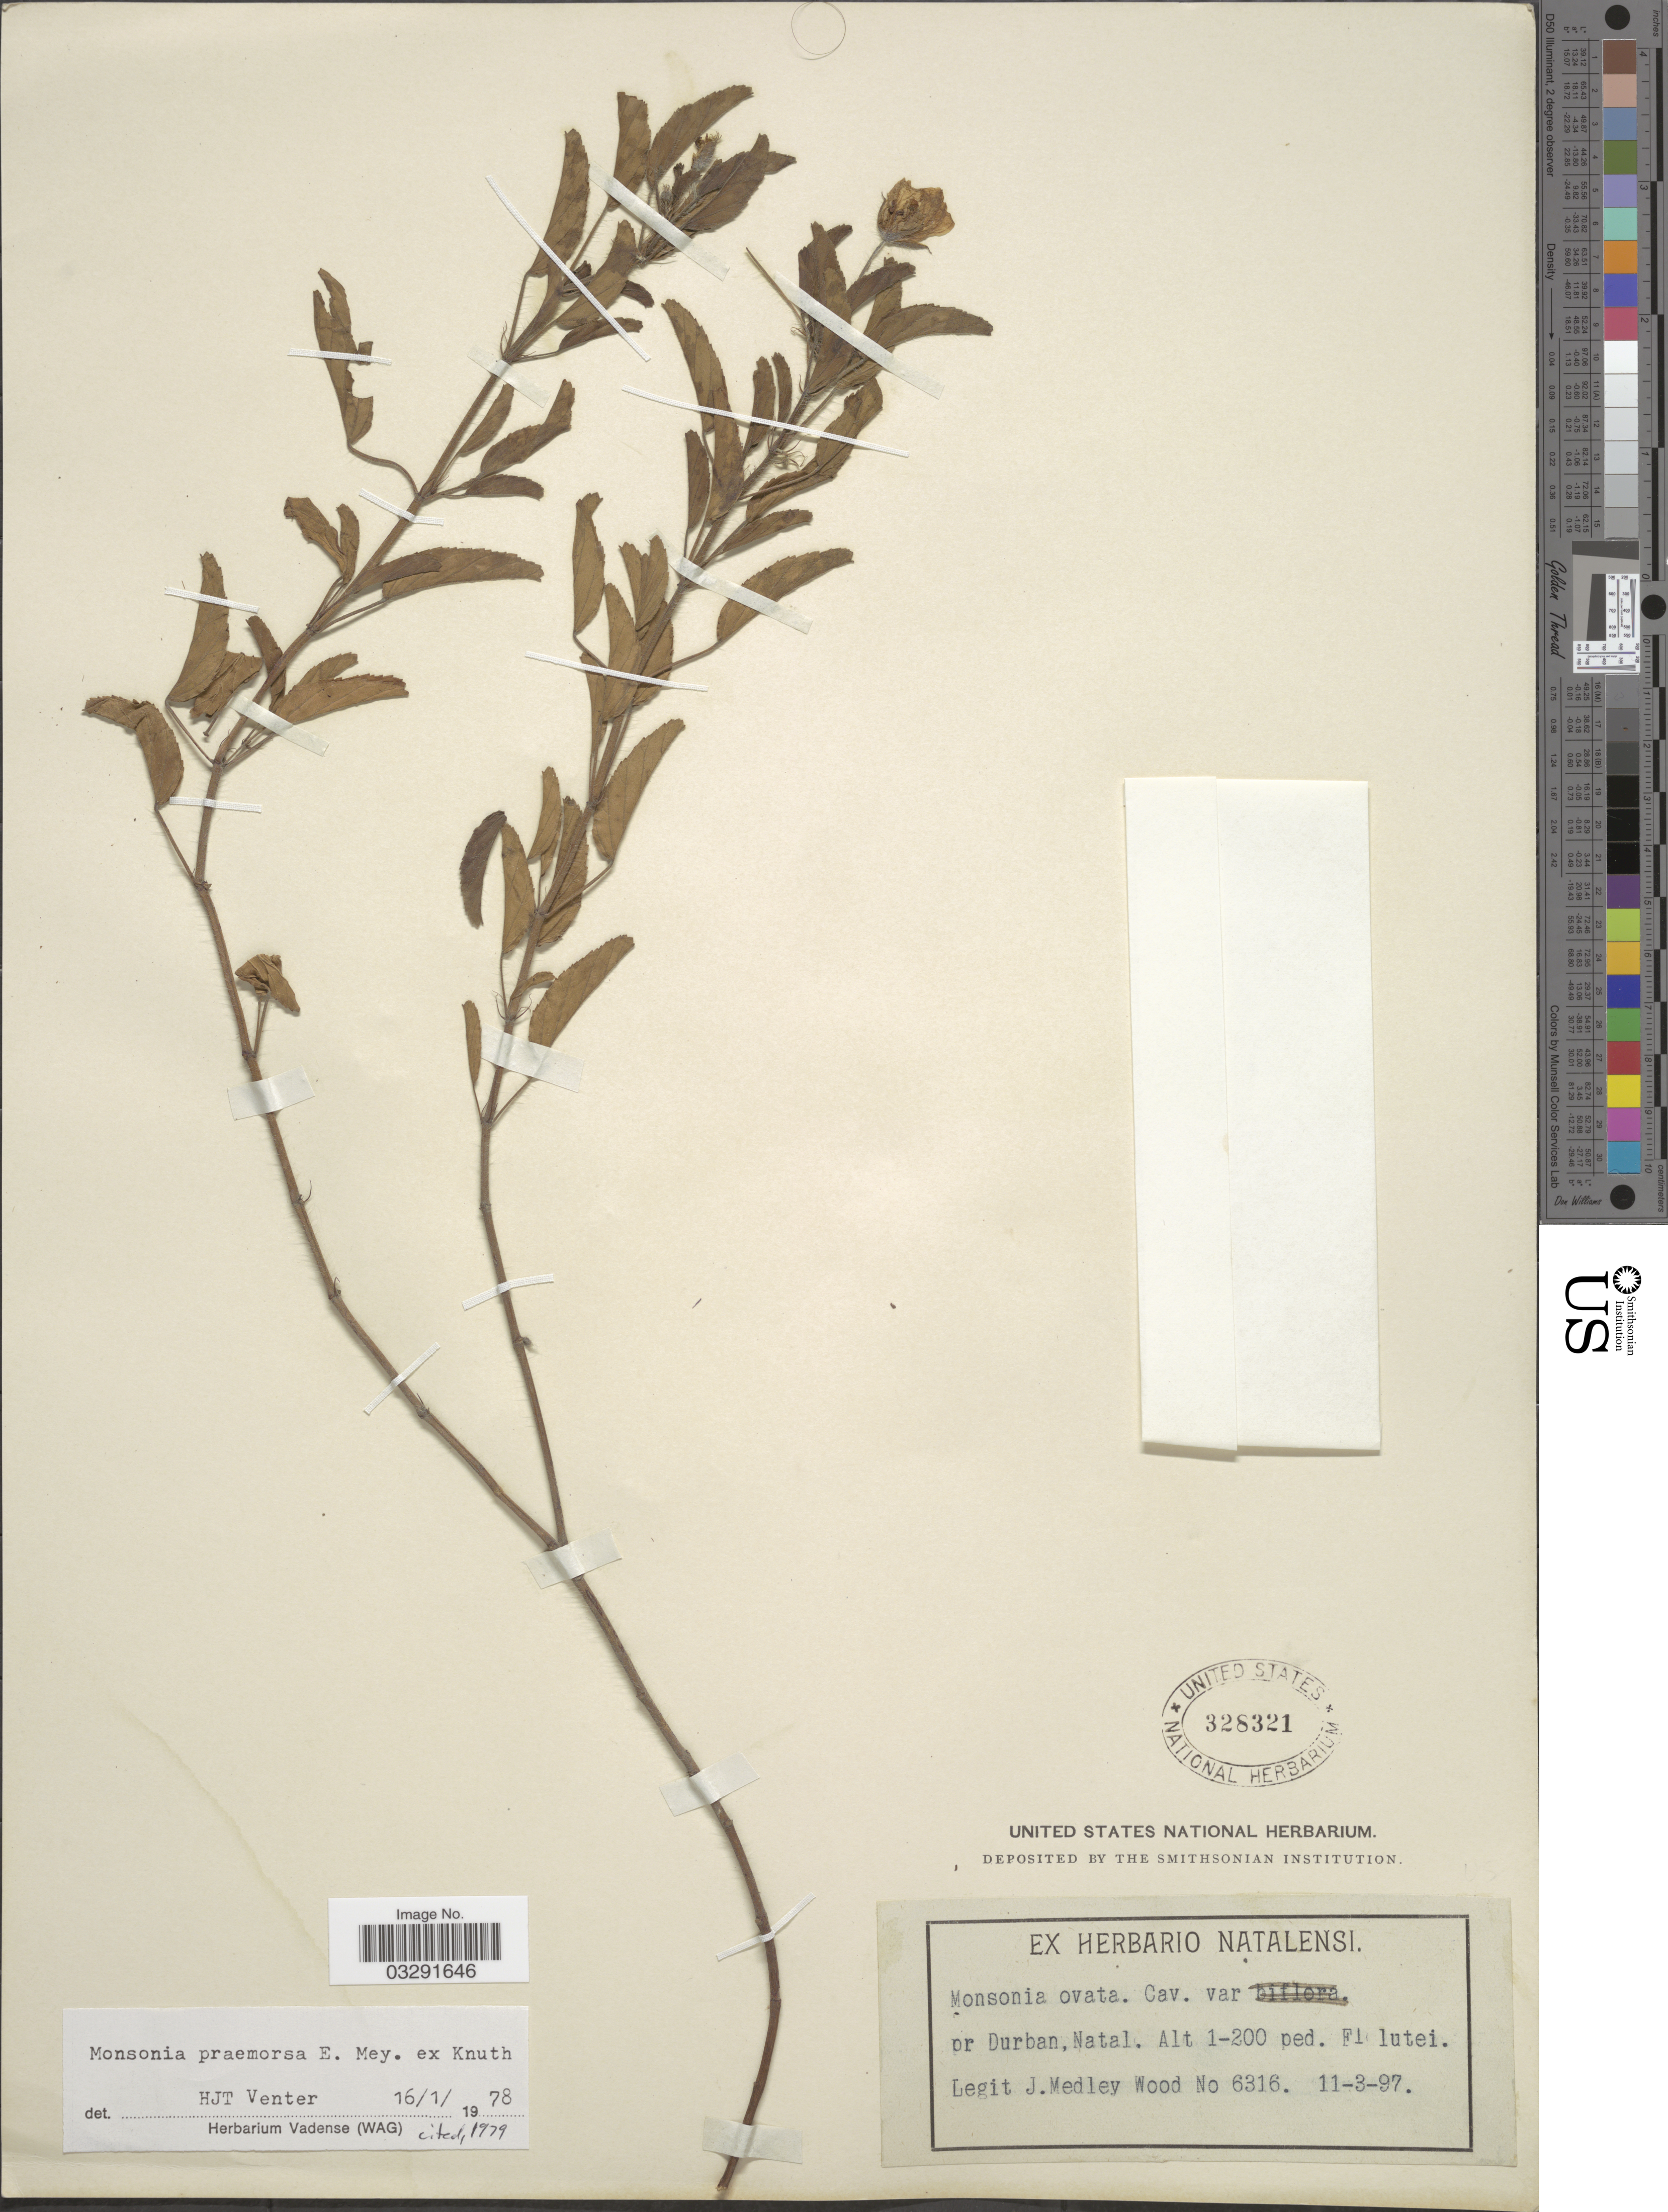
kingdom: Plantae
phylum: Tracheophyta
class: Magnoliopsida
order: Geraniales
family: Geraniaceae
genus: Monsonia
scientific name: Monsonia praemorsa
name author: E. Mey. ex Knuth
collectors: J. M. Wood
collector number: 6316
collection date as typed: Transcribed d/m/y: 11/3/97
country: South Africa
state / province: KwaZulu-Natal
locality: Pr Durban, Natal.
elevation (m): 30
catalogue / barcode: US 328321